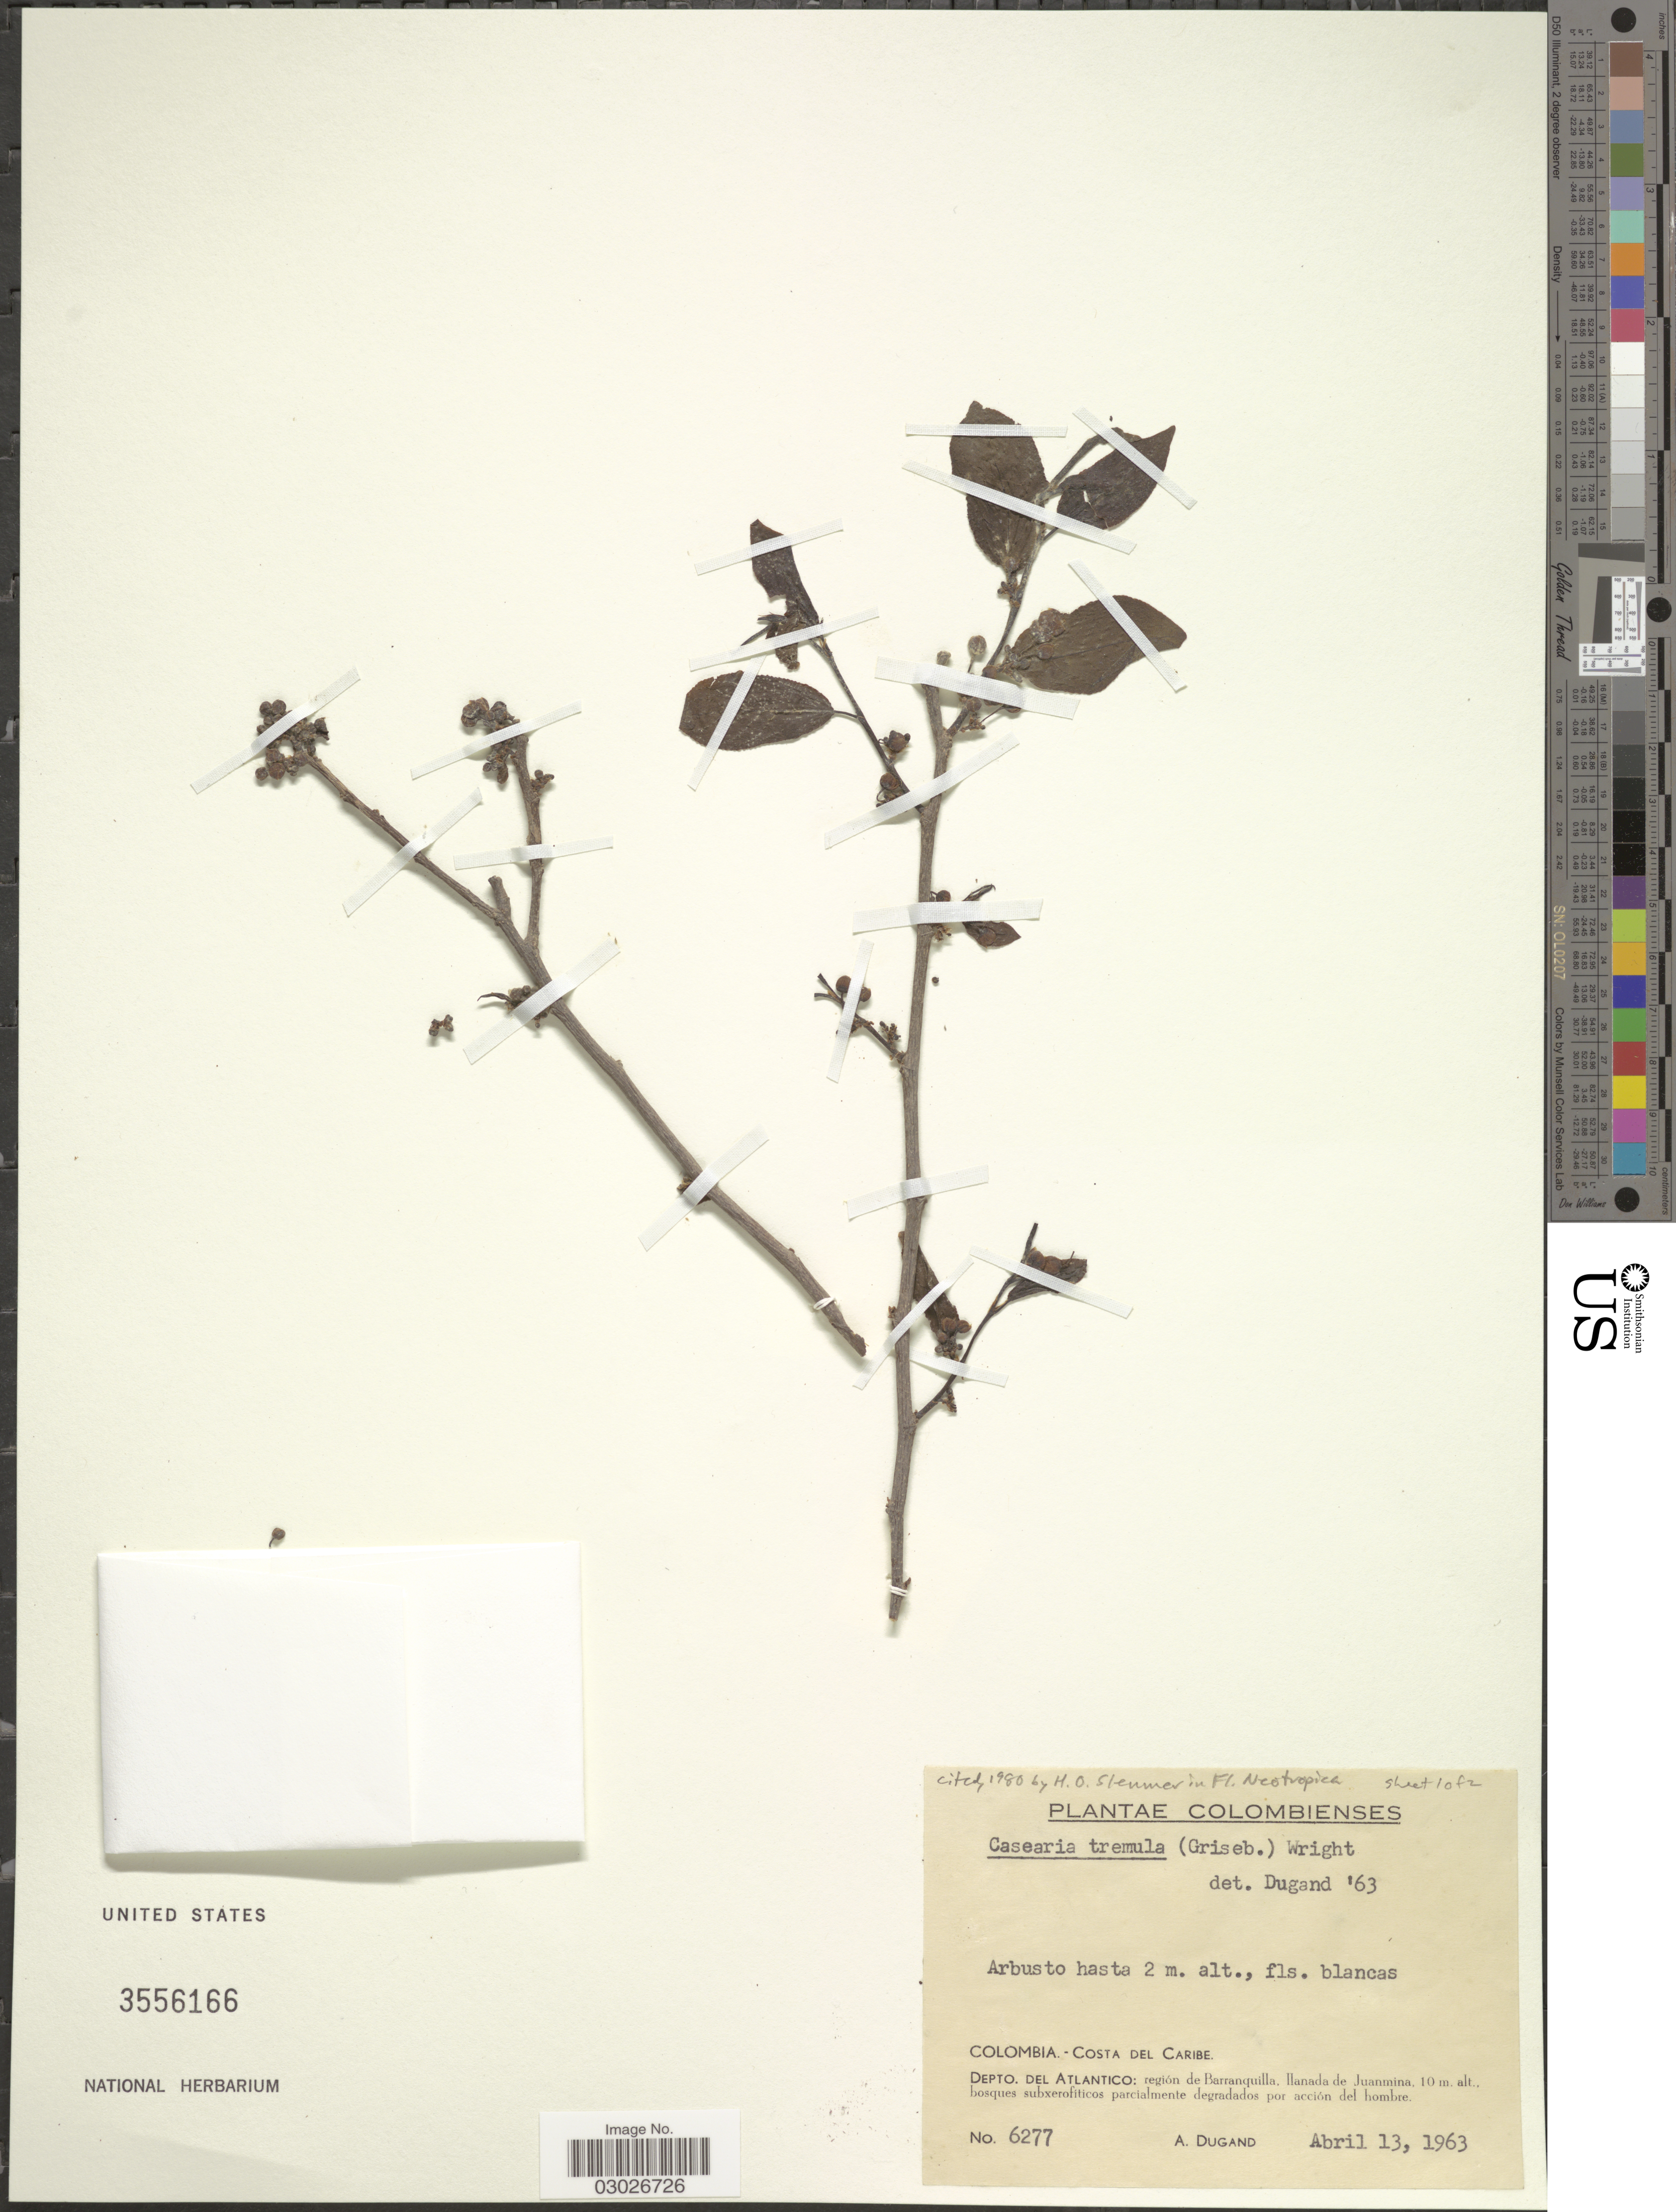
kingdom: Plantae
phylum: Tracheophyta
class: Magnoliopsida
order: Malpighiales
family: Salicaceae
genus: Casearia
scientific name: Casearia tremula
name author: (Griseb.) Griseb. ex C. Wright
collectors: A. Dugand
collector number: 6277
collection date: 1963-04-13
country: Colombia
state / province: Atlántico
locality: Costa del Caribe. Depto. del Atlantico: región de Barranquilla, llanada de Juanmina, bosques subxerofíticos parcialmente degradados por acción del hombre.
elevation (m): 10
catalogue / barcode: US 3556166